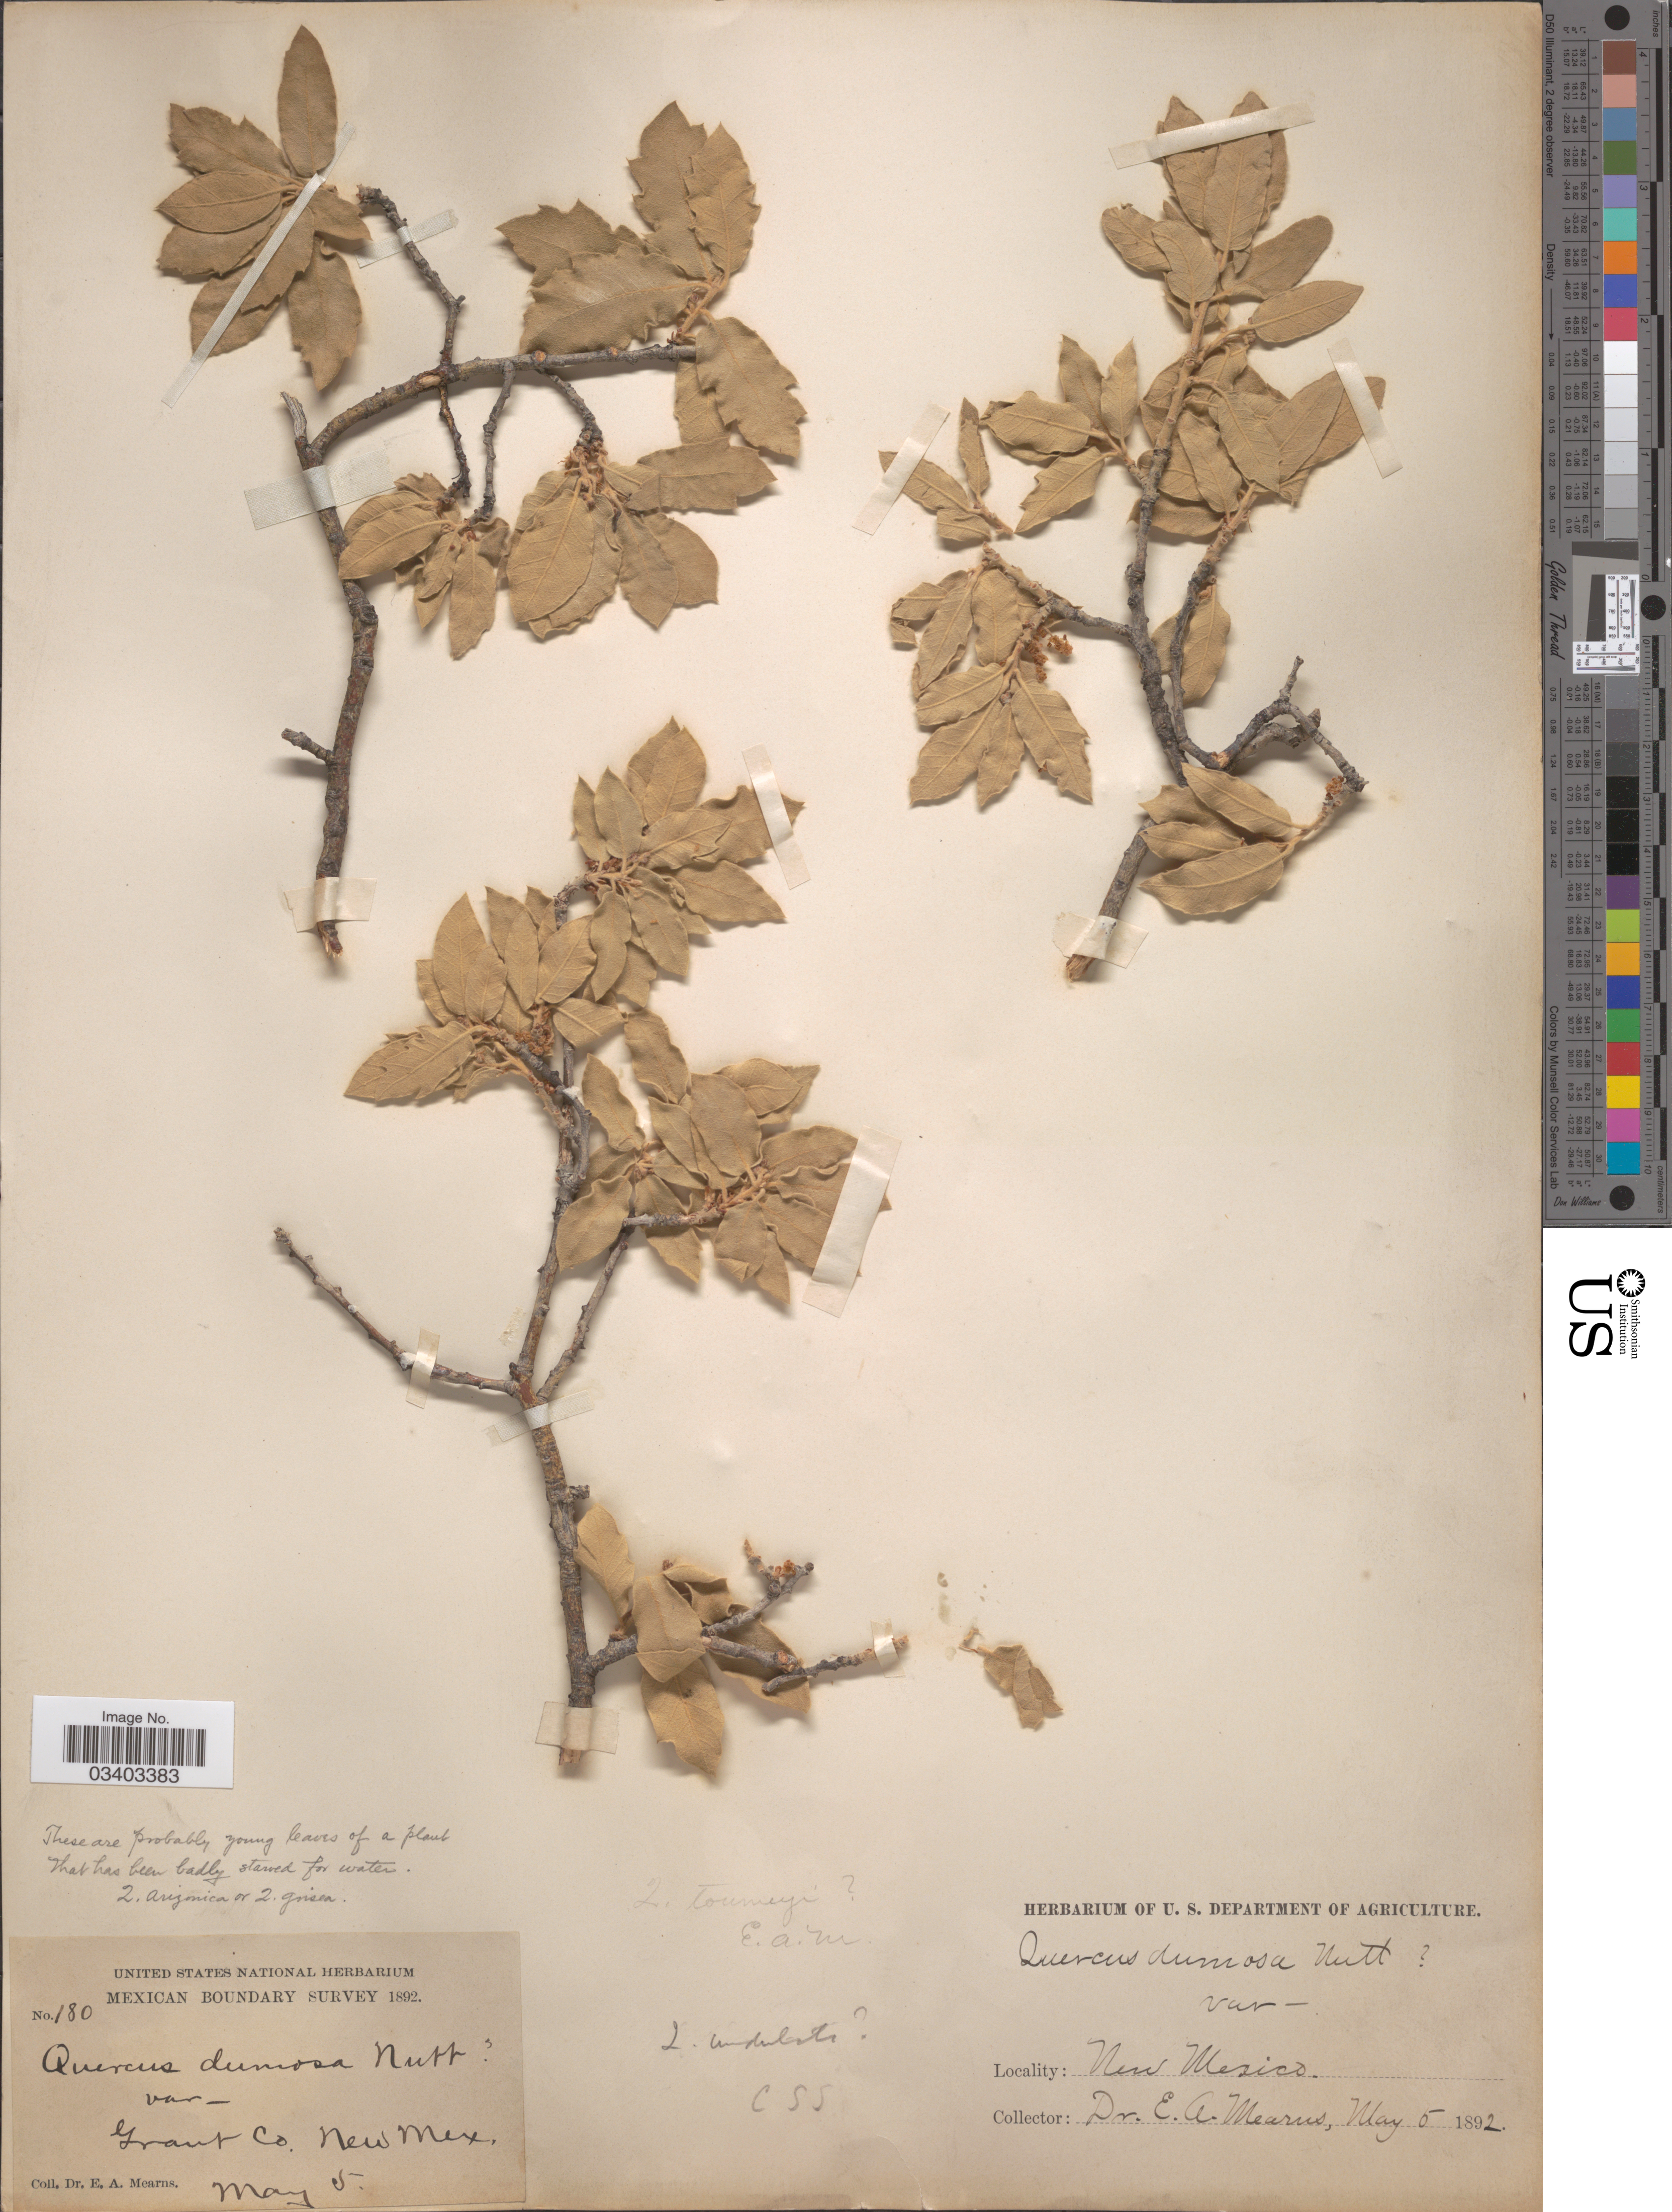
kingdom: Plantae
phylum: Tracheophyta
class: Magnoliopsida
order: Fagales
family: Fagaceae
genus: Quercus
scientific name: Quercus arizonica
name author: Sarg.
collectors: E. A. Mearns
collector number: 180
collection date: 1892-05-05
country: United States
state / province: New Mexico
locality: Grant Co.